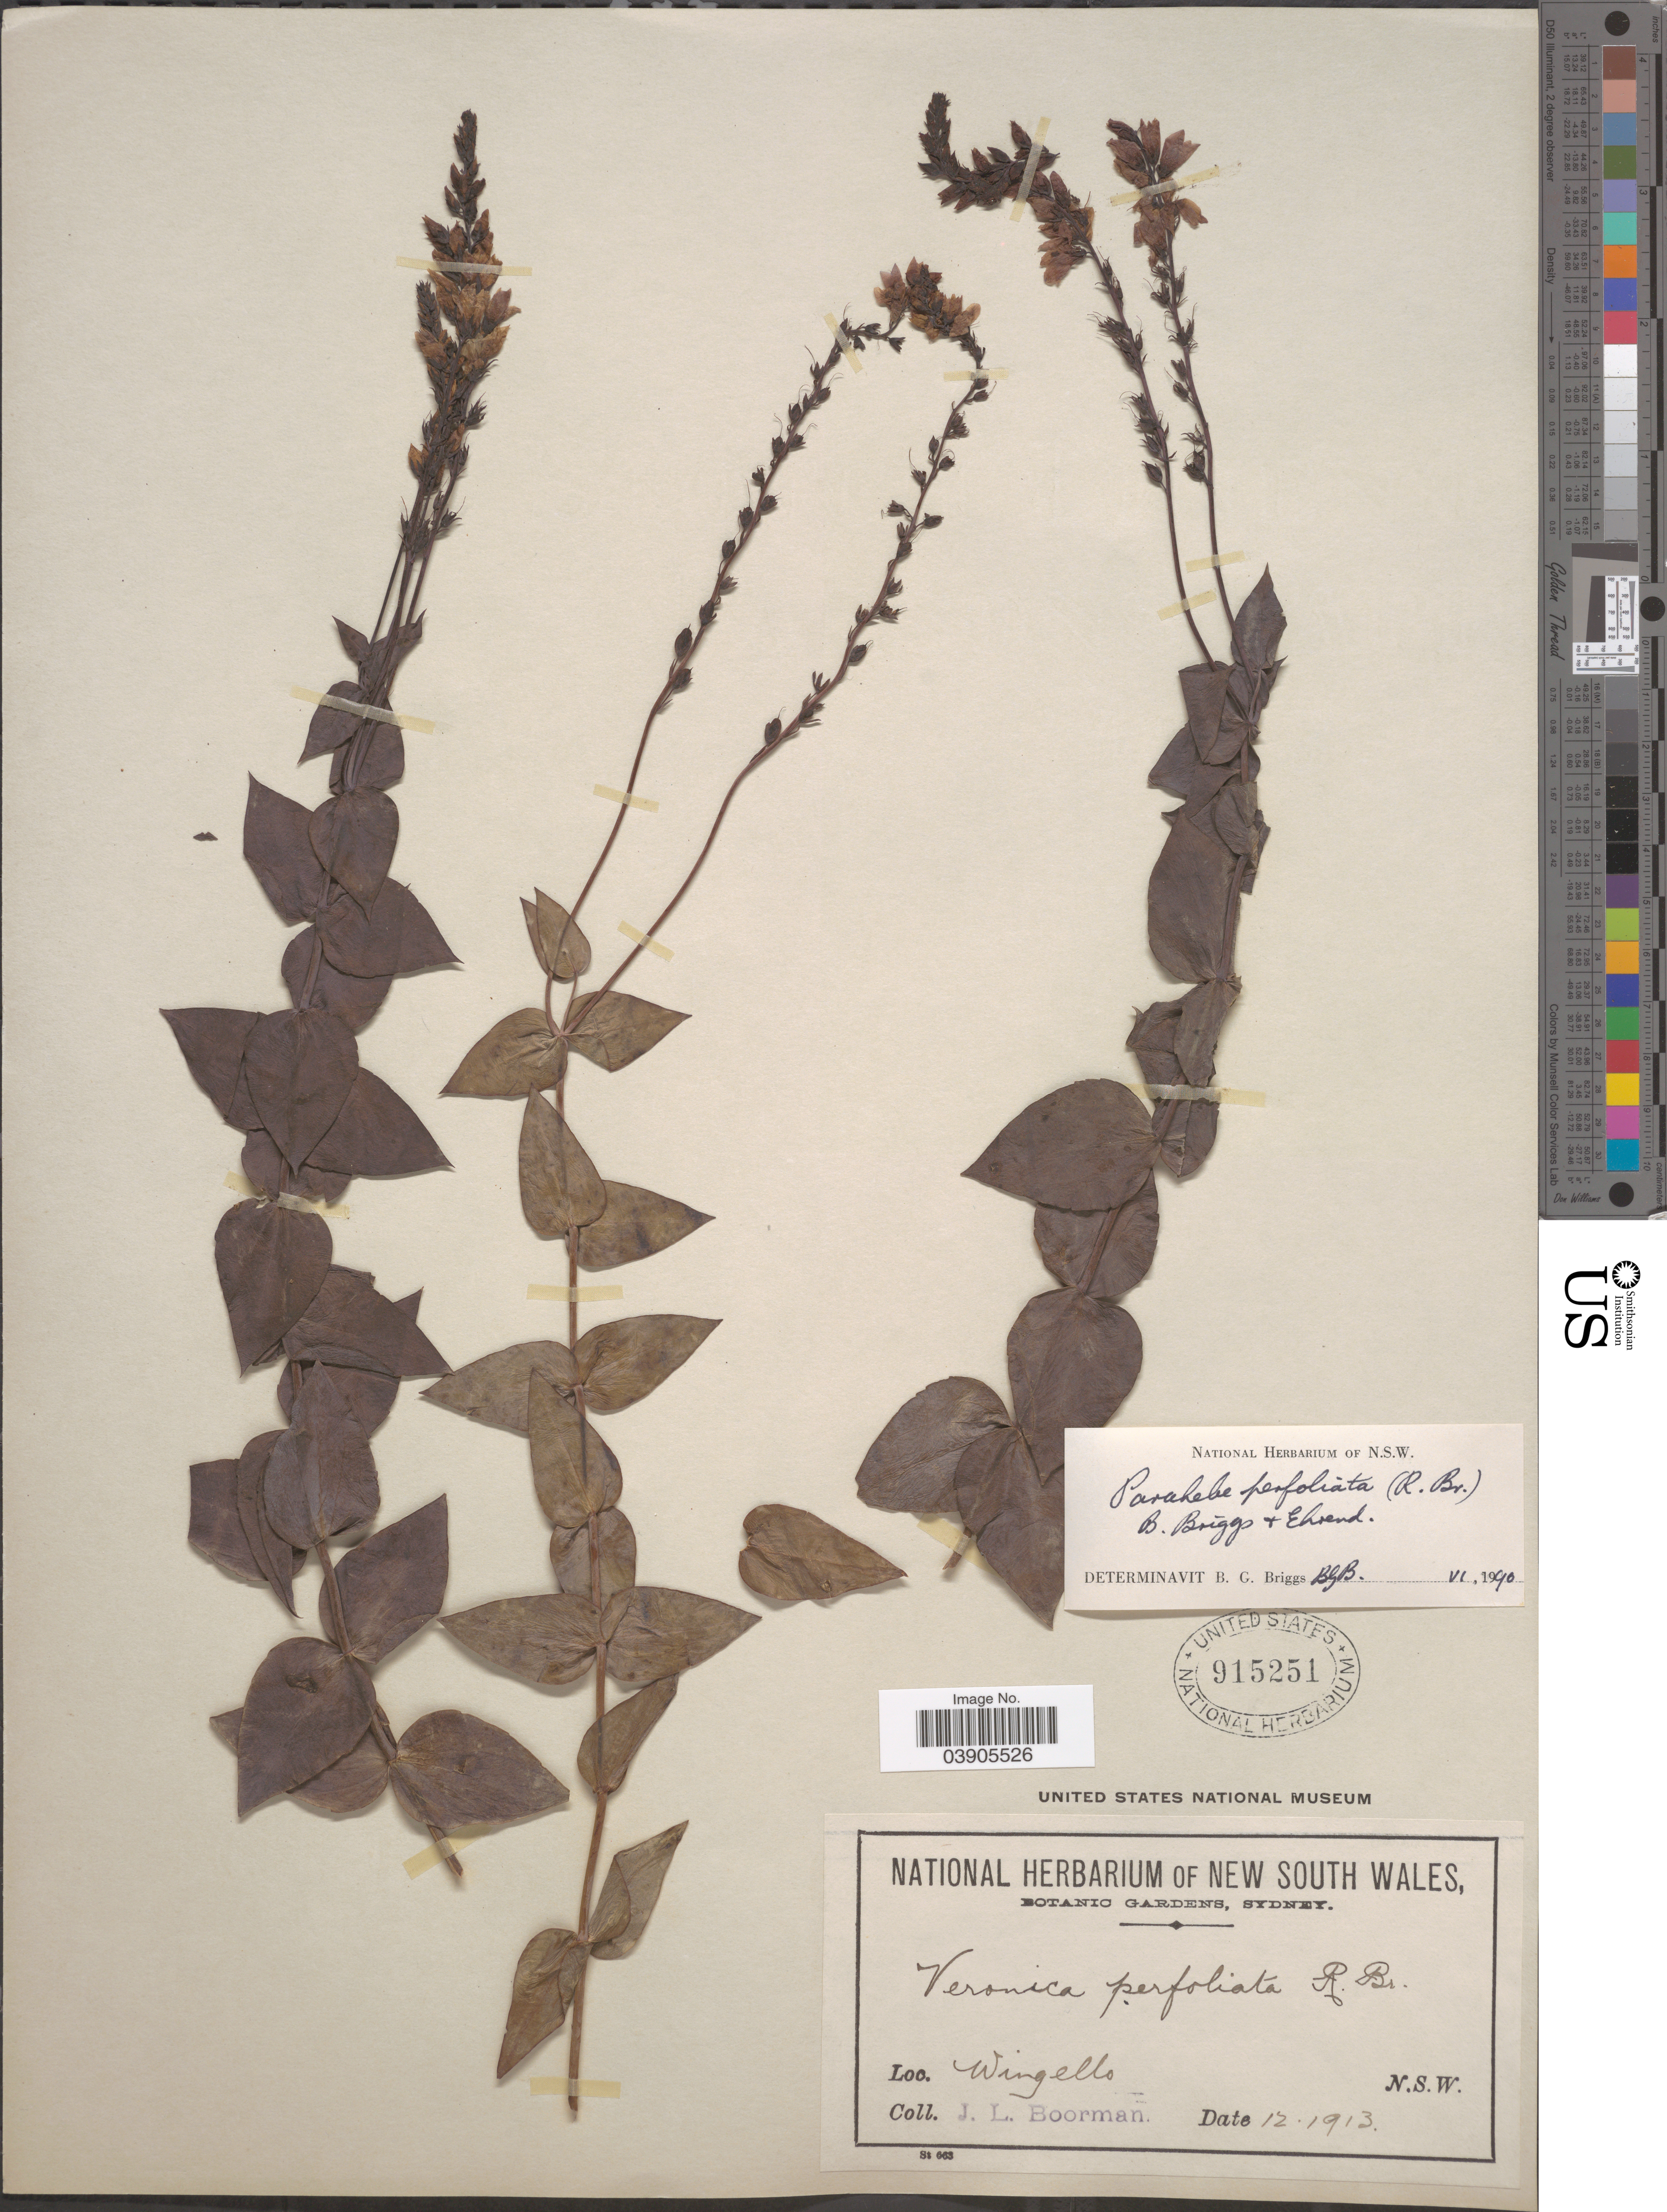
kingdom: Plantae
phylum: Tracheophyta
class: Magnoliopsida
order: Lamiales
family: Plantaginaceae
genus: Veronica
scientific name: Veronica perfoliata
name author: R. Br.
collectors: J. Boorman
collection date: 1913-12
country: Australia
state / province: New South Wales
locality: Wingello.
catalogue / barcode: US 915251